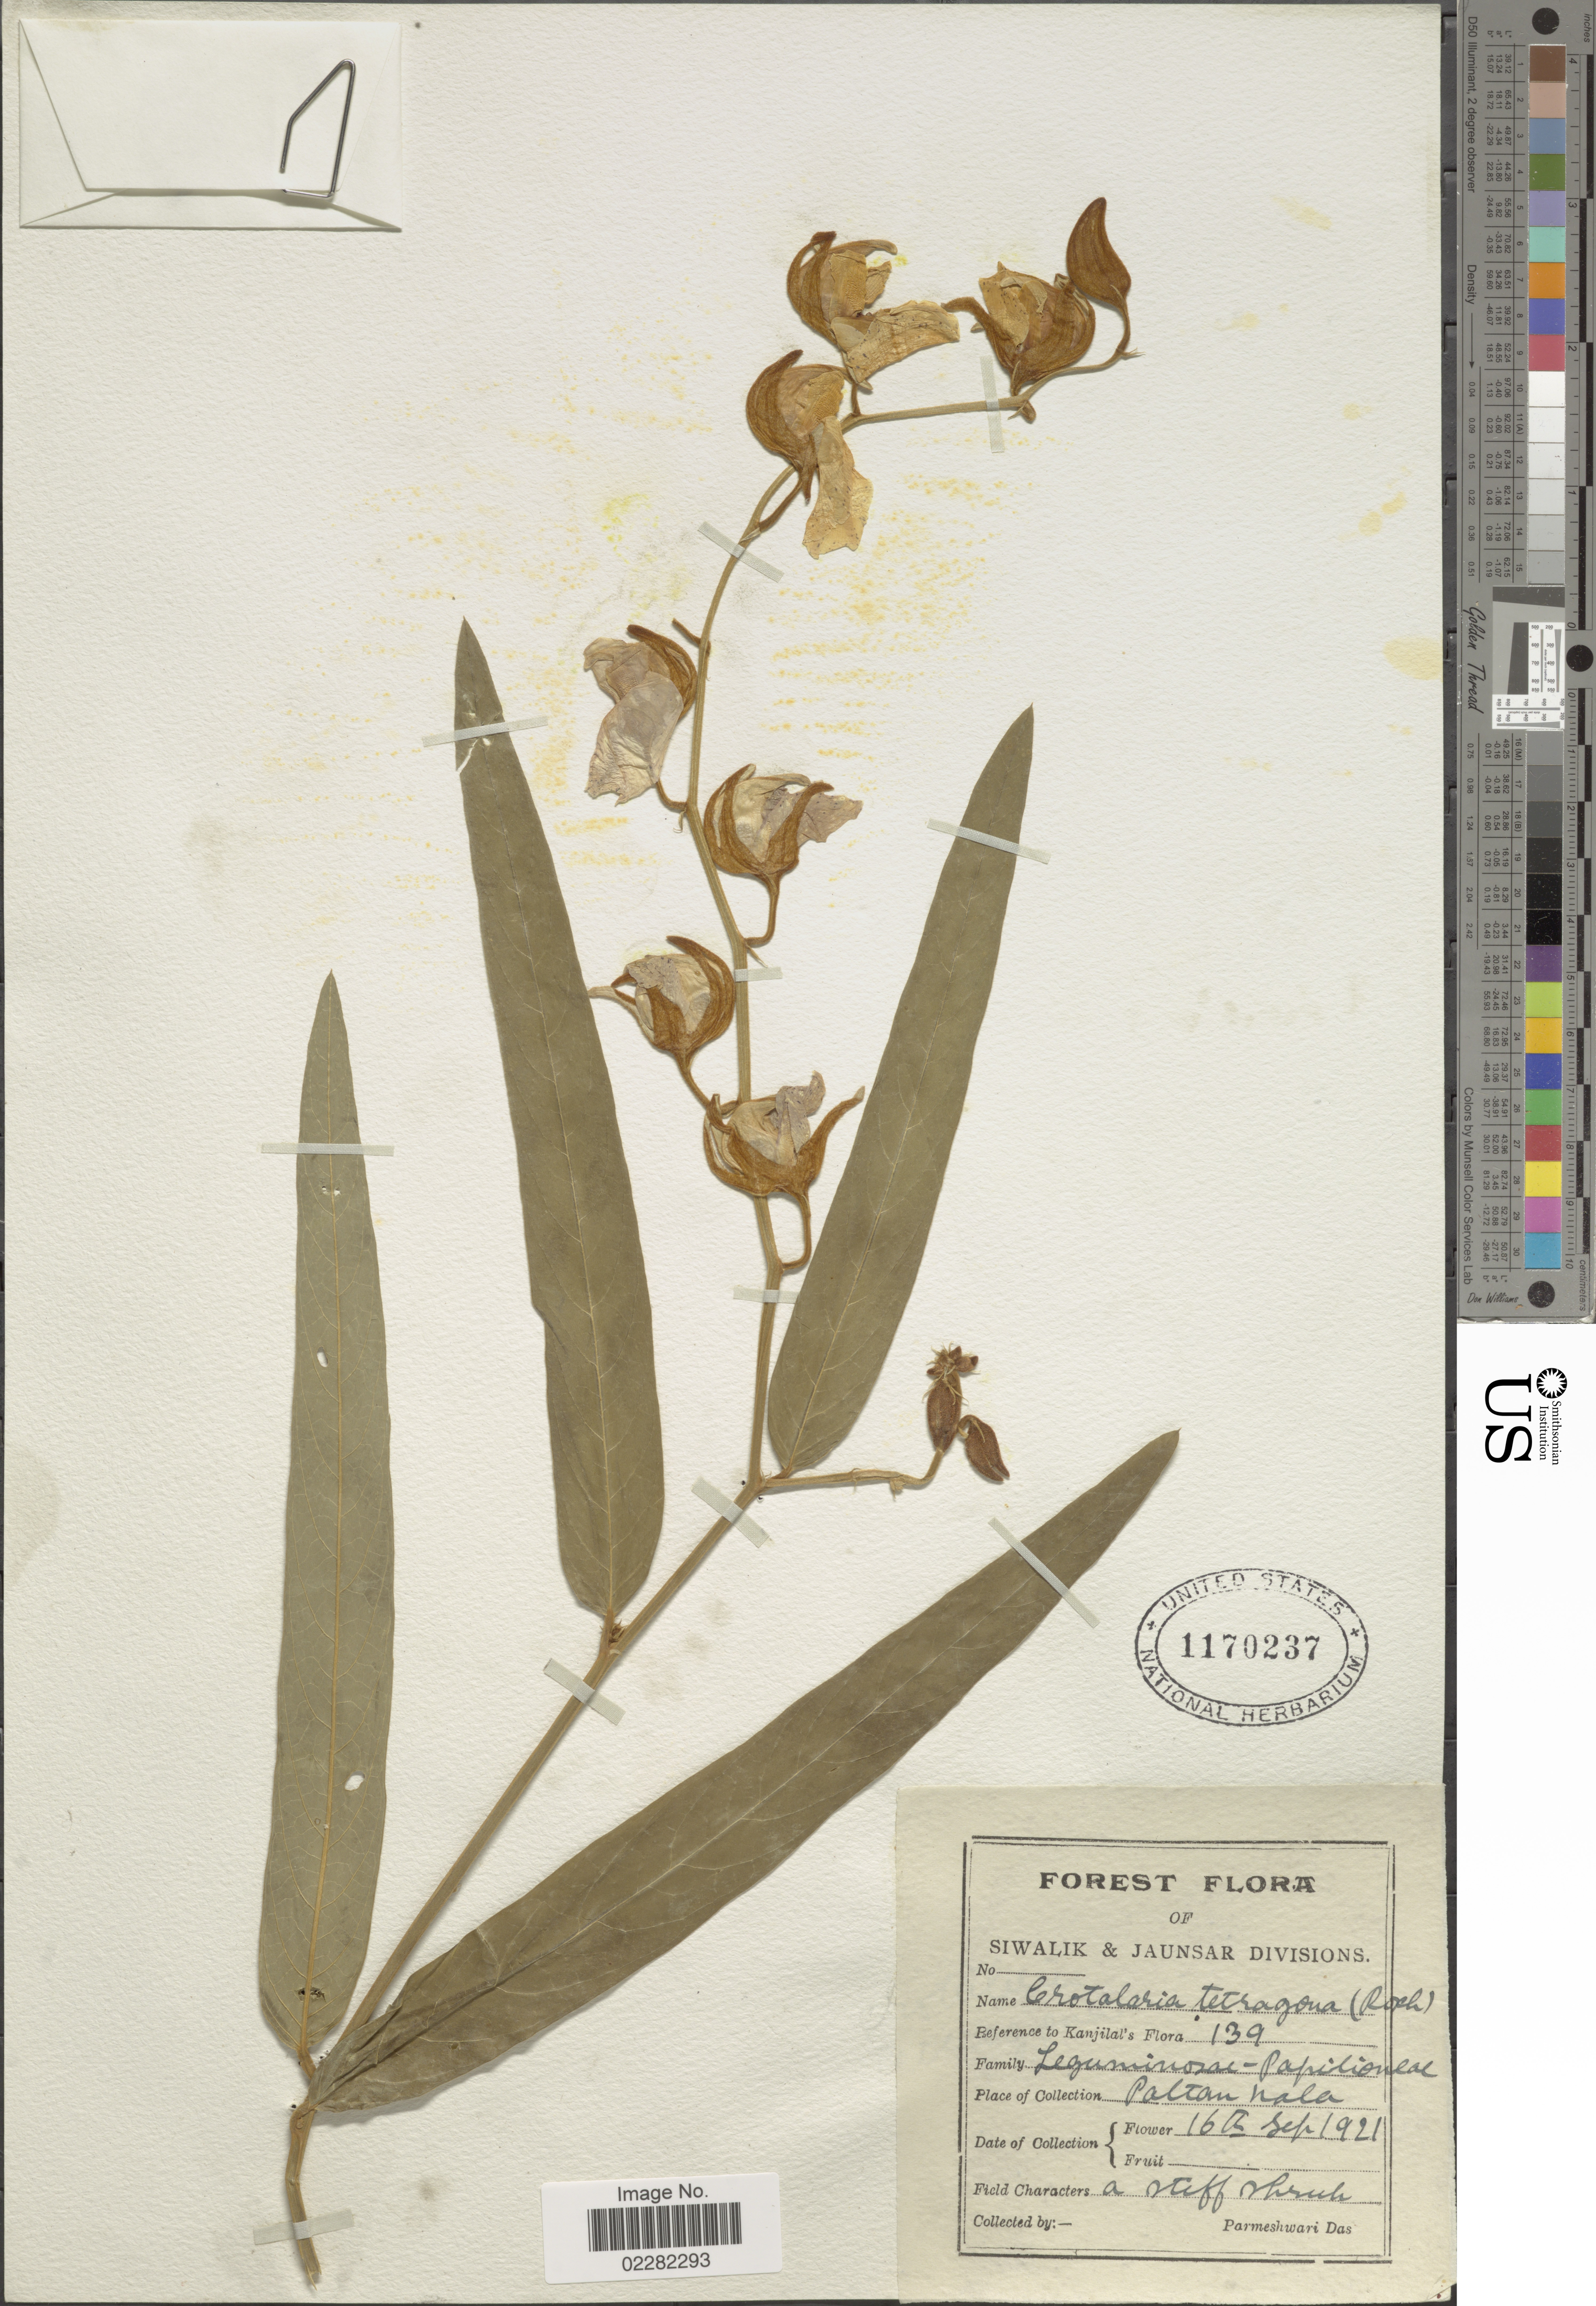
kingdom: Plantae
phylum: Tracheophyta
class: Magnoliopsida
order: Fabales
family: Fabaceae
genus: Crotalaria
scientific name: Crotalaria tetragona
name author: Roxb. ex Andrews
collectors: P. Das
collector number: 139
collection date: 1921-09-16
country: India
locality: Forest, Siwalik & Jaunsar, Paltan Nala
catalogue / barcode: US 1170237